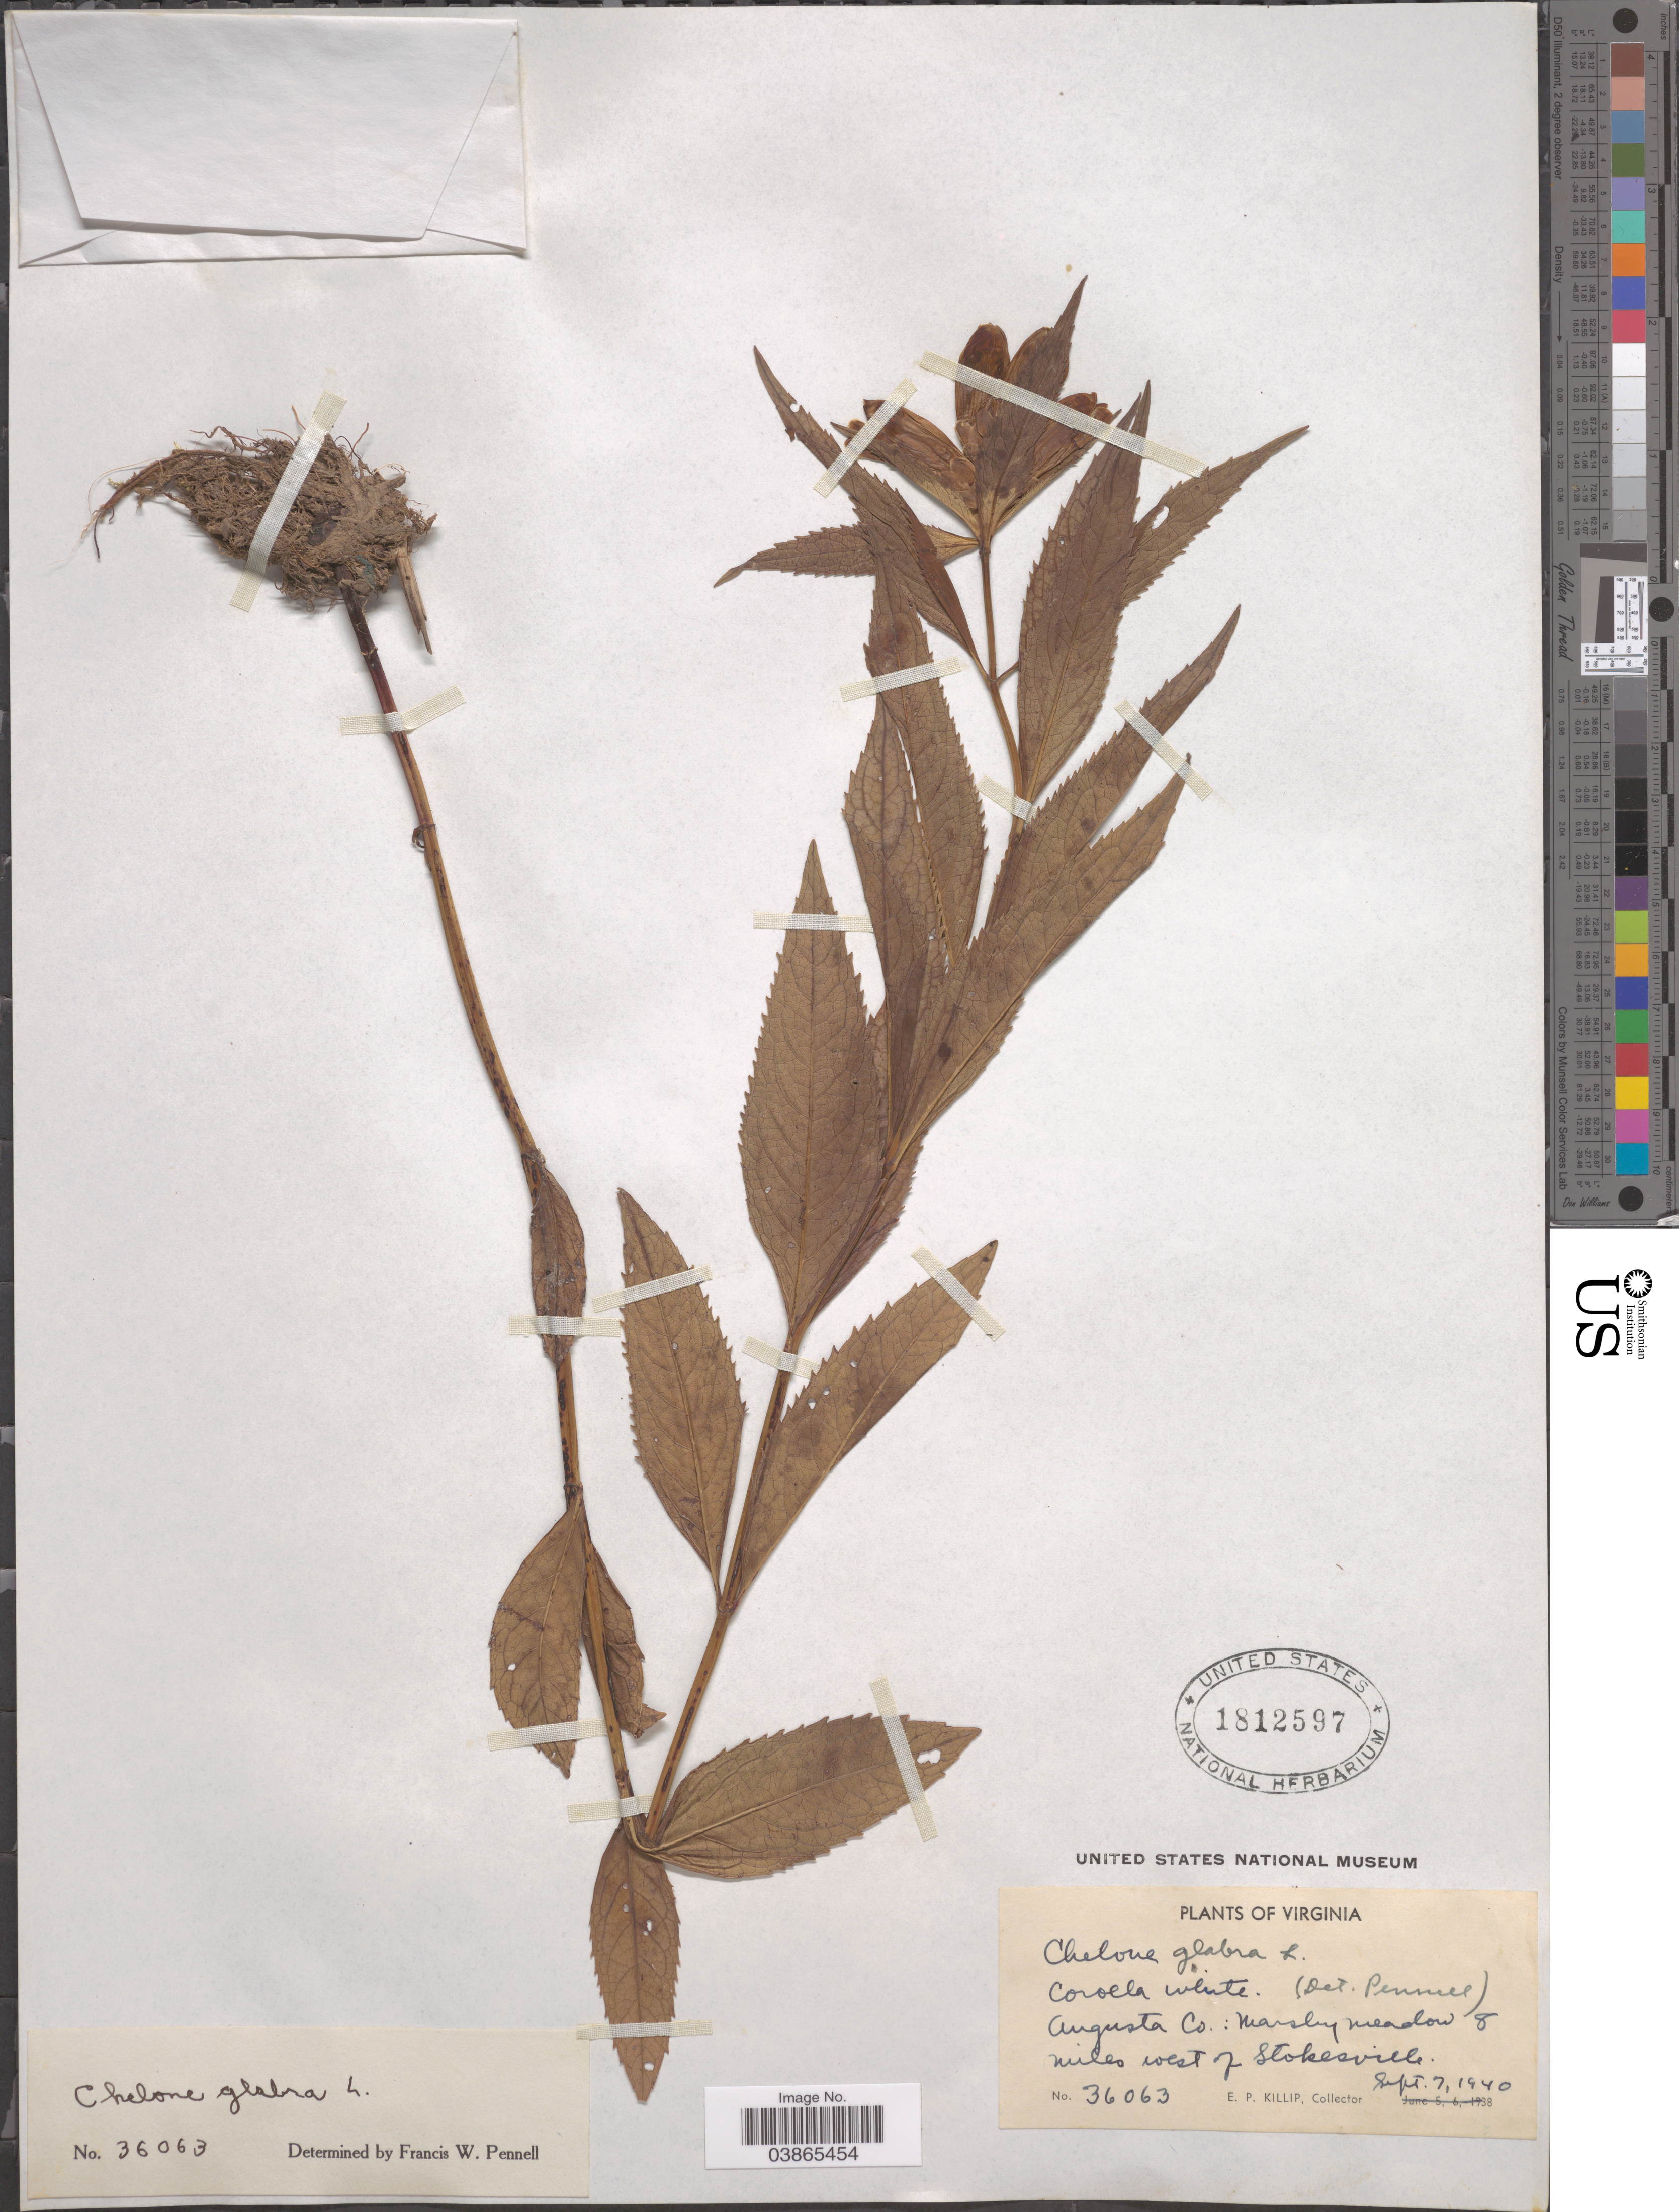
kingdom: Plantae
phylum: Tracheophyta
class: Magnoliopsida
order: Lamiales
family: Plantaginaceae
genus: Chelone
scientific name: Chelone glabra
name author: L.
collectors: E. P. Killip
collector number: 36063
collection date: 1940-09-07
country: United States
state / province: Virginia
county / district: Augusta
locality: Augusta Co.: marshly meadow 8 miles west of Stokesville.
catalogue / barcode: US 1812597